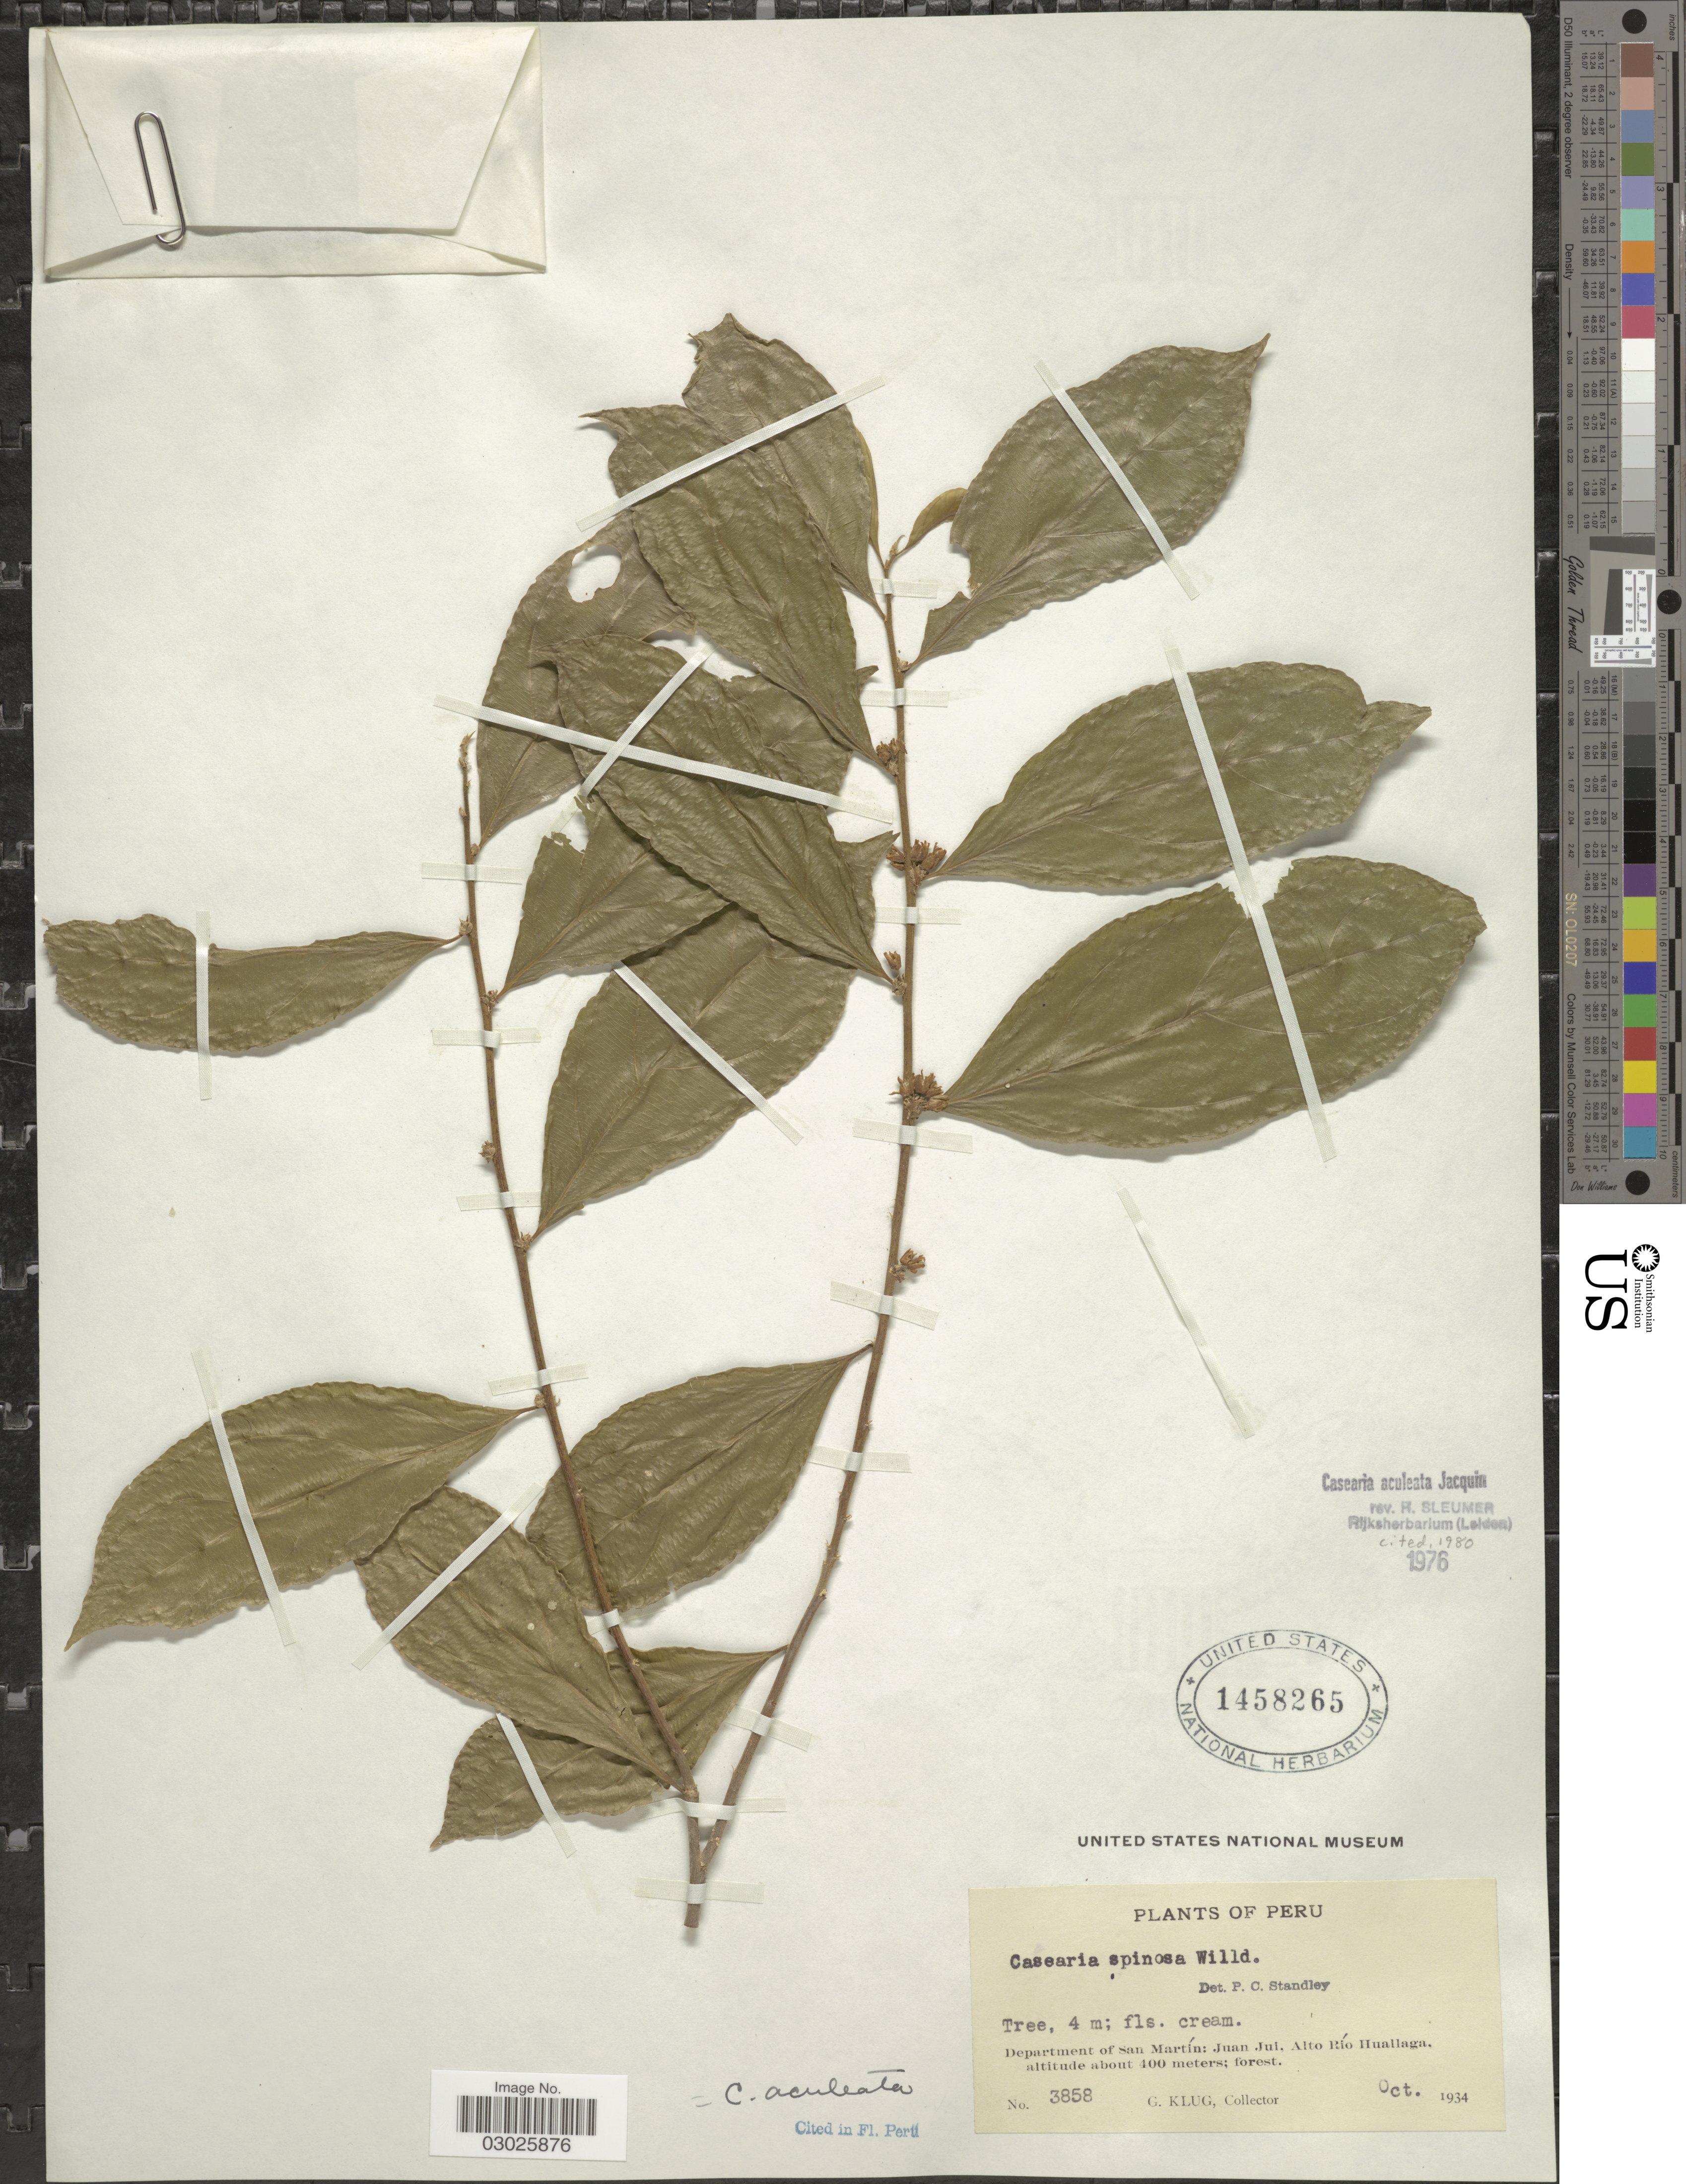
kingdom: Plantae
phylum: Tracheophyta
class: Magnoliopsida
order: Malpighiales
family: Salicaceae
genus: Casearia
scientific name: Casearia aculeata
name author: Jacq.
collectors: G. Klug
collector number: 3858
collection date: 1934-10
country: Peru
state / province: San Martín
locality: Department of San Martín: Juan Jui, Alto Río Huallaga.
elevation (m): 400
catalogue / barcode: US 1458265